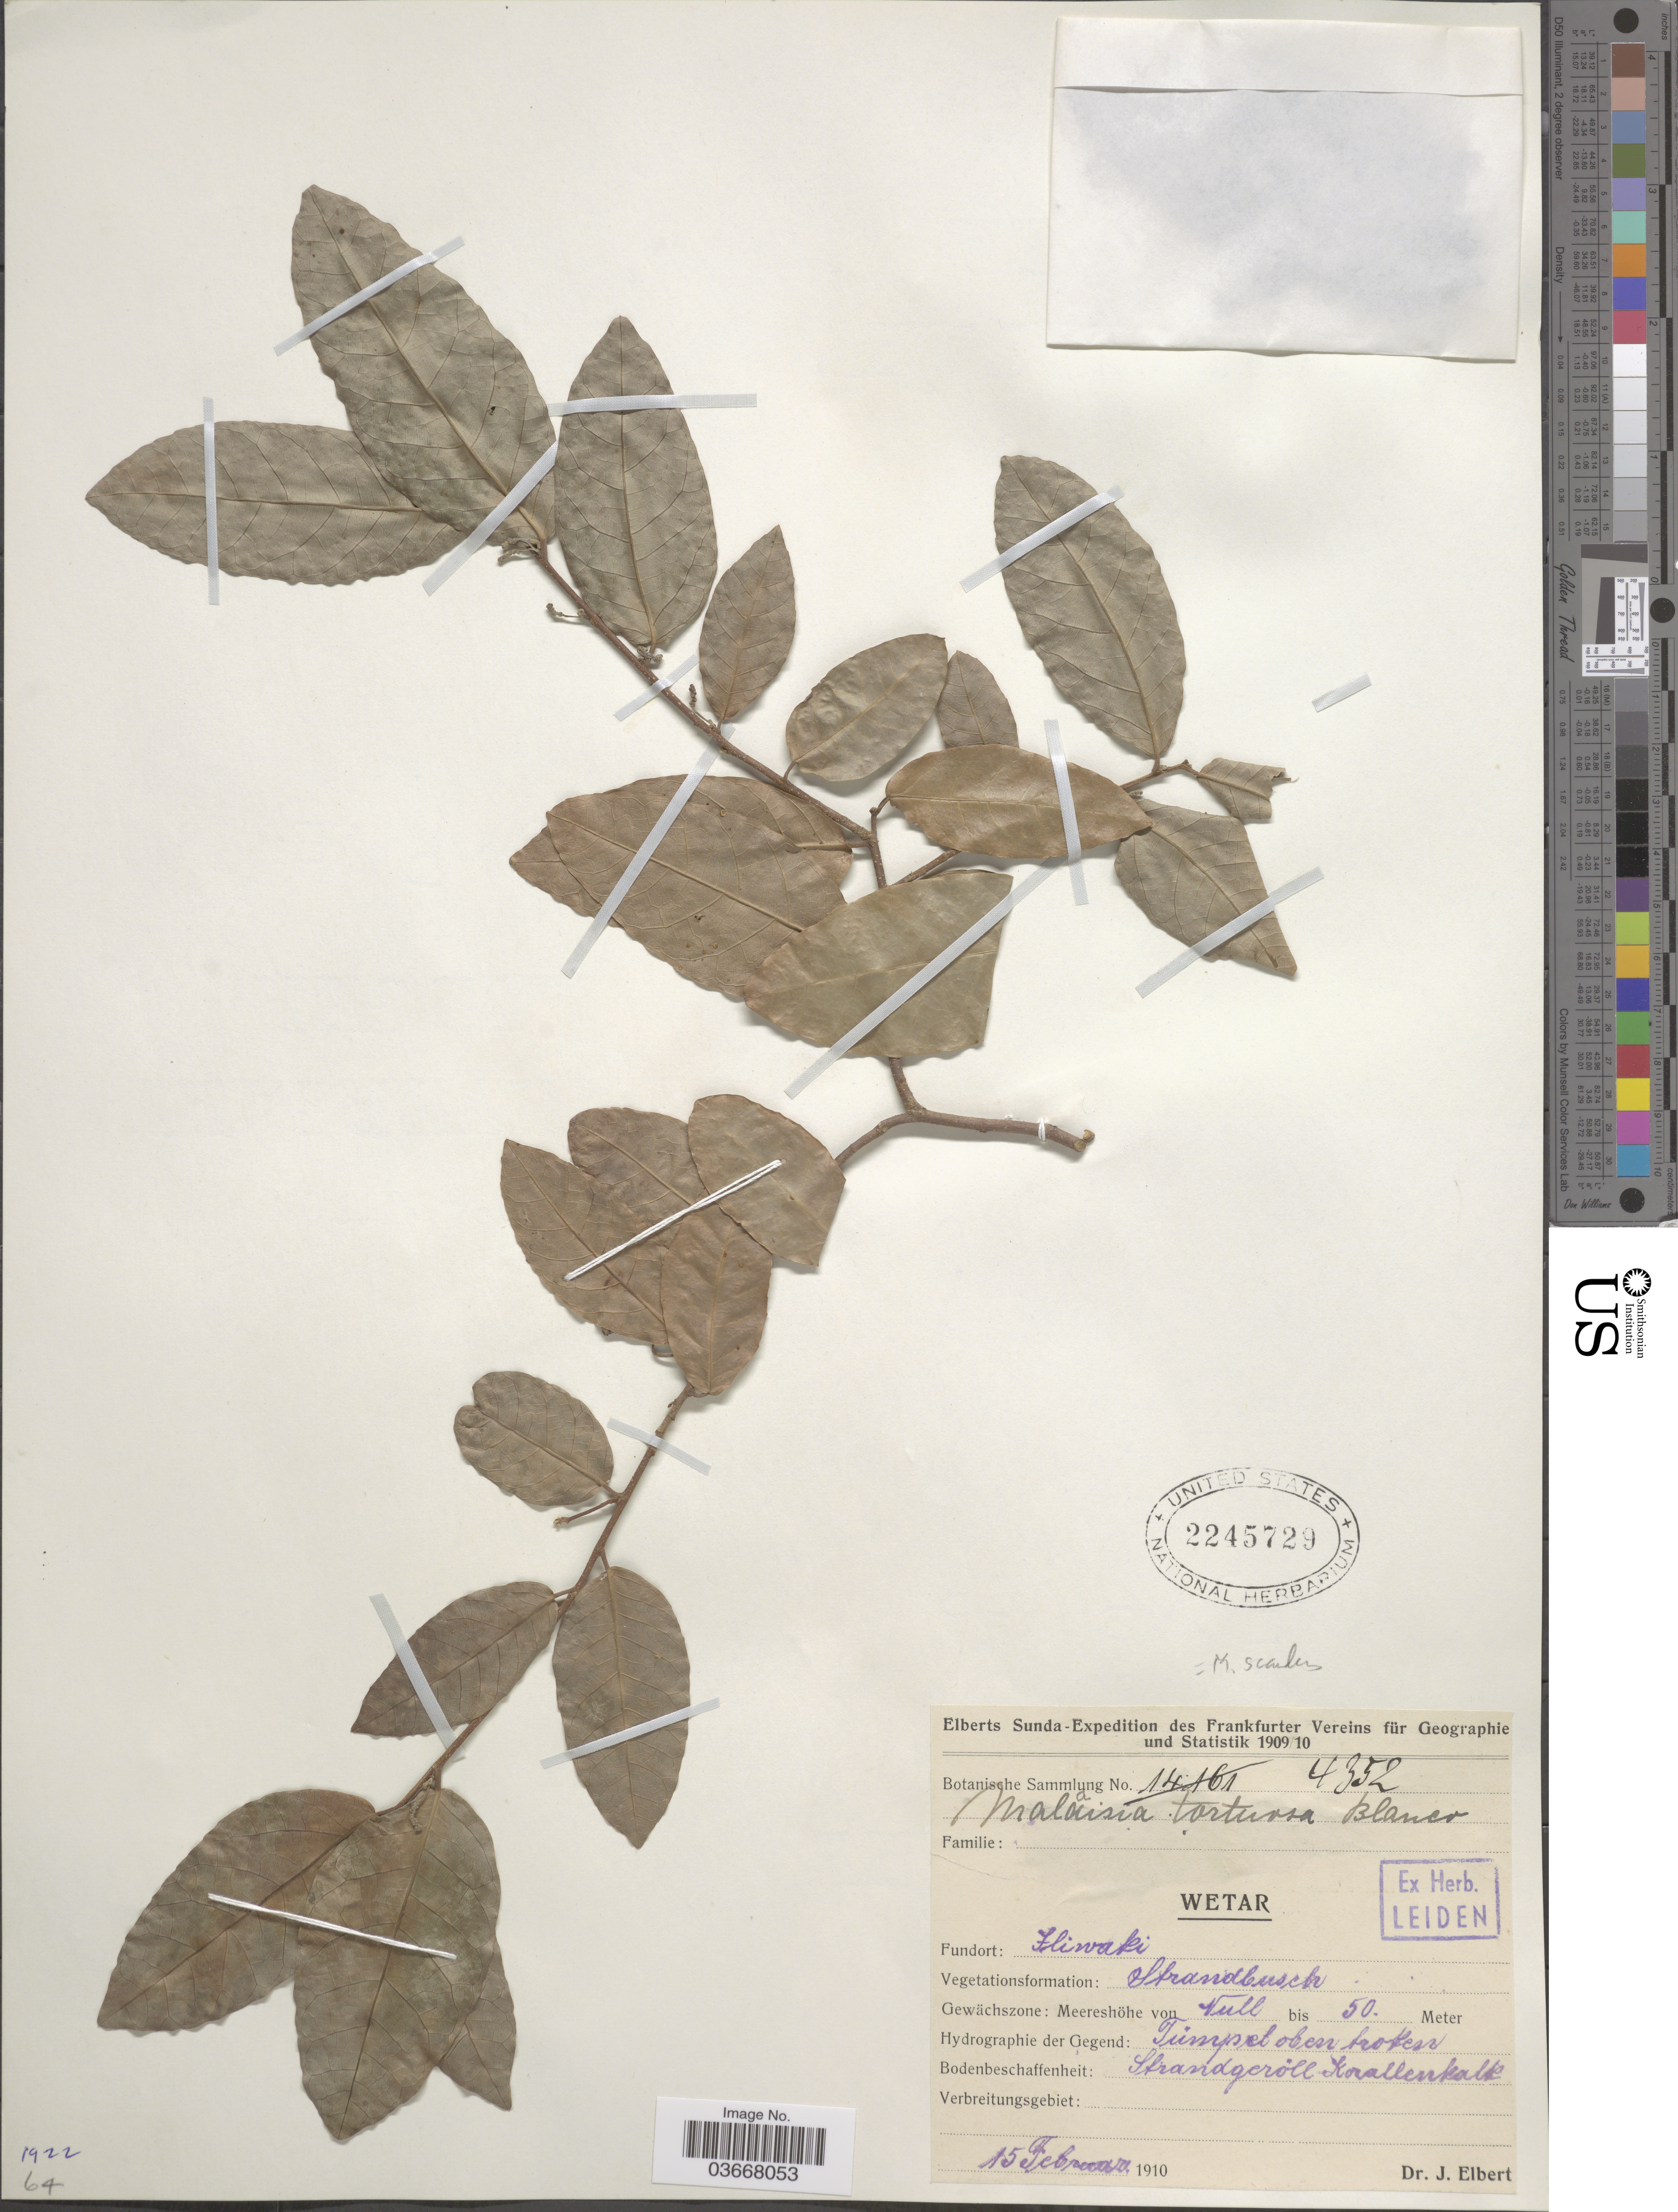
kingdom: Plantae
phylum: Tracheophyta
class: Magnoliopsida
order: Rosales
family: Moraceae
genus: Malaisia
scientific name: Malaisia scandens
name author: (Lour.) Planch.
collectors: J. Elbert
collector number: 4352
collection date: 1910-02-15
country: Indonesia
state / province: Maluku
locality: Wetar. Fliwaki.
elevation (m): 0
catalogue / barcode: US 2245729